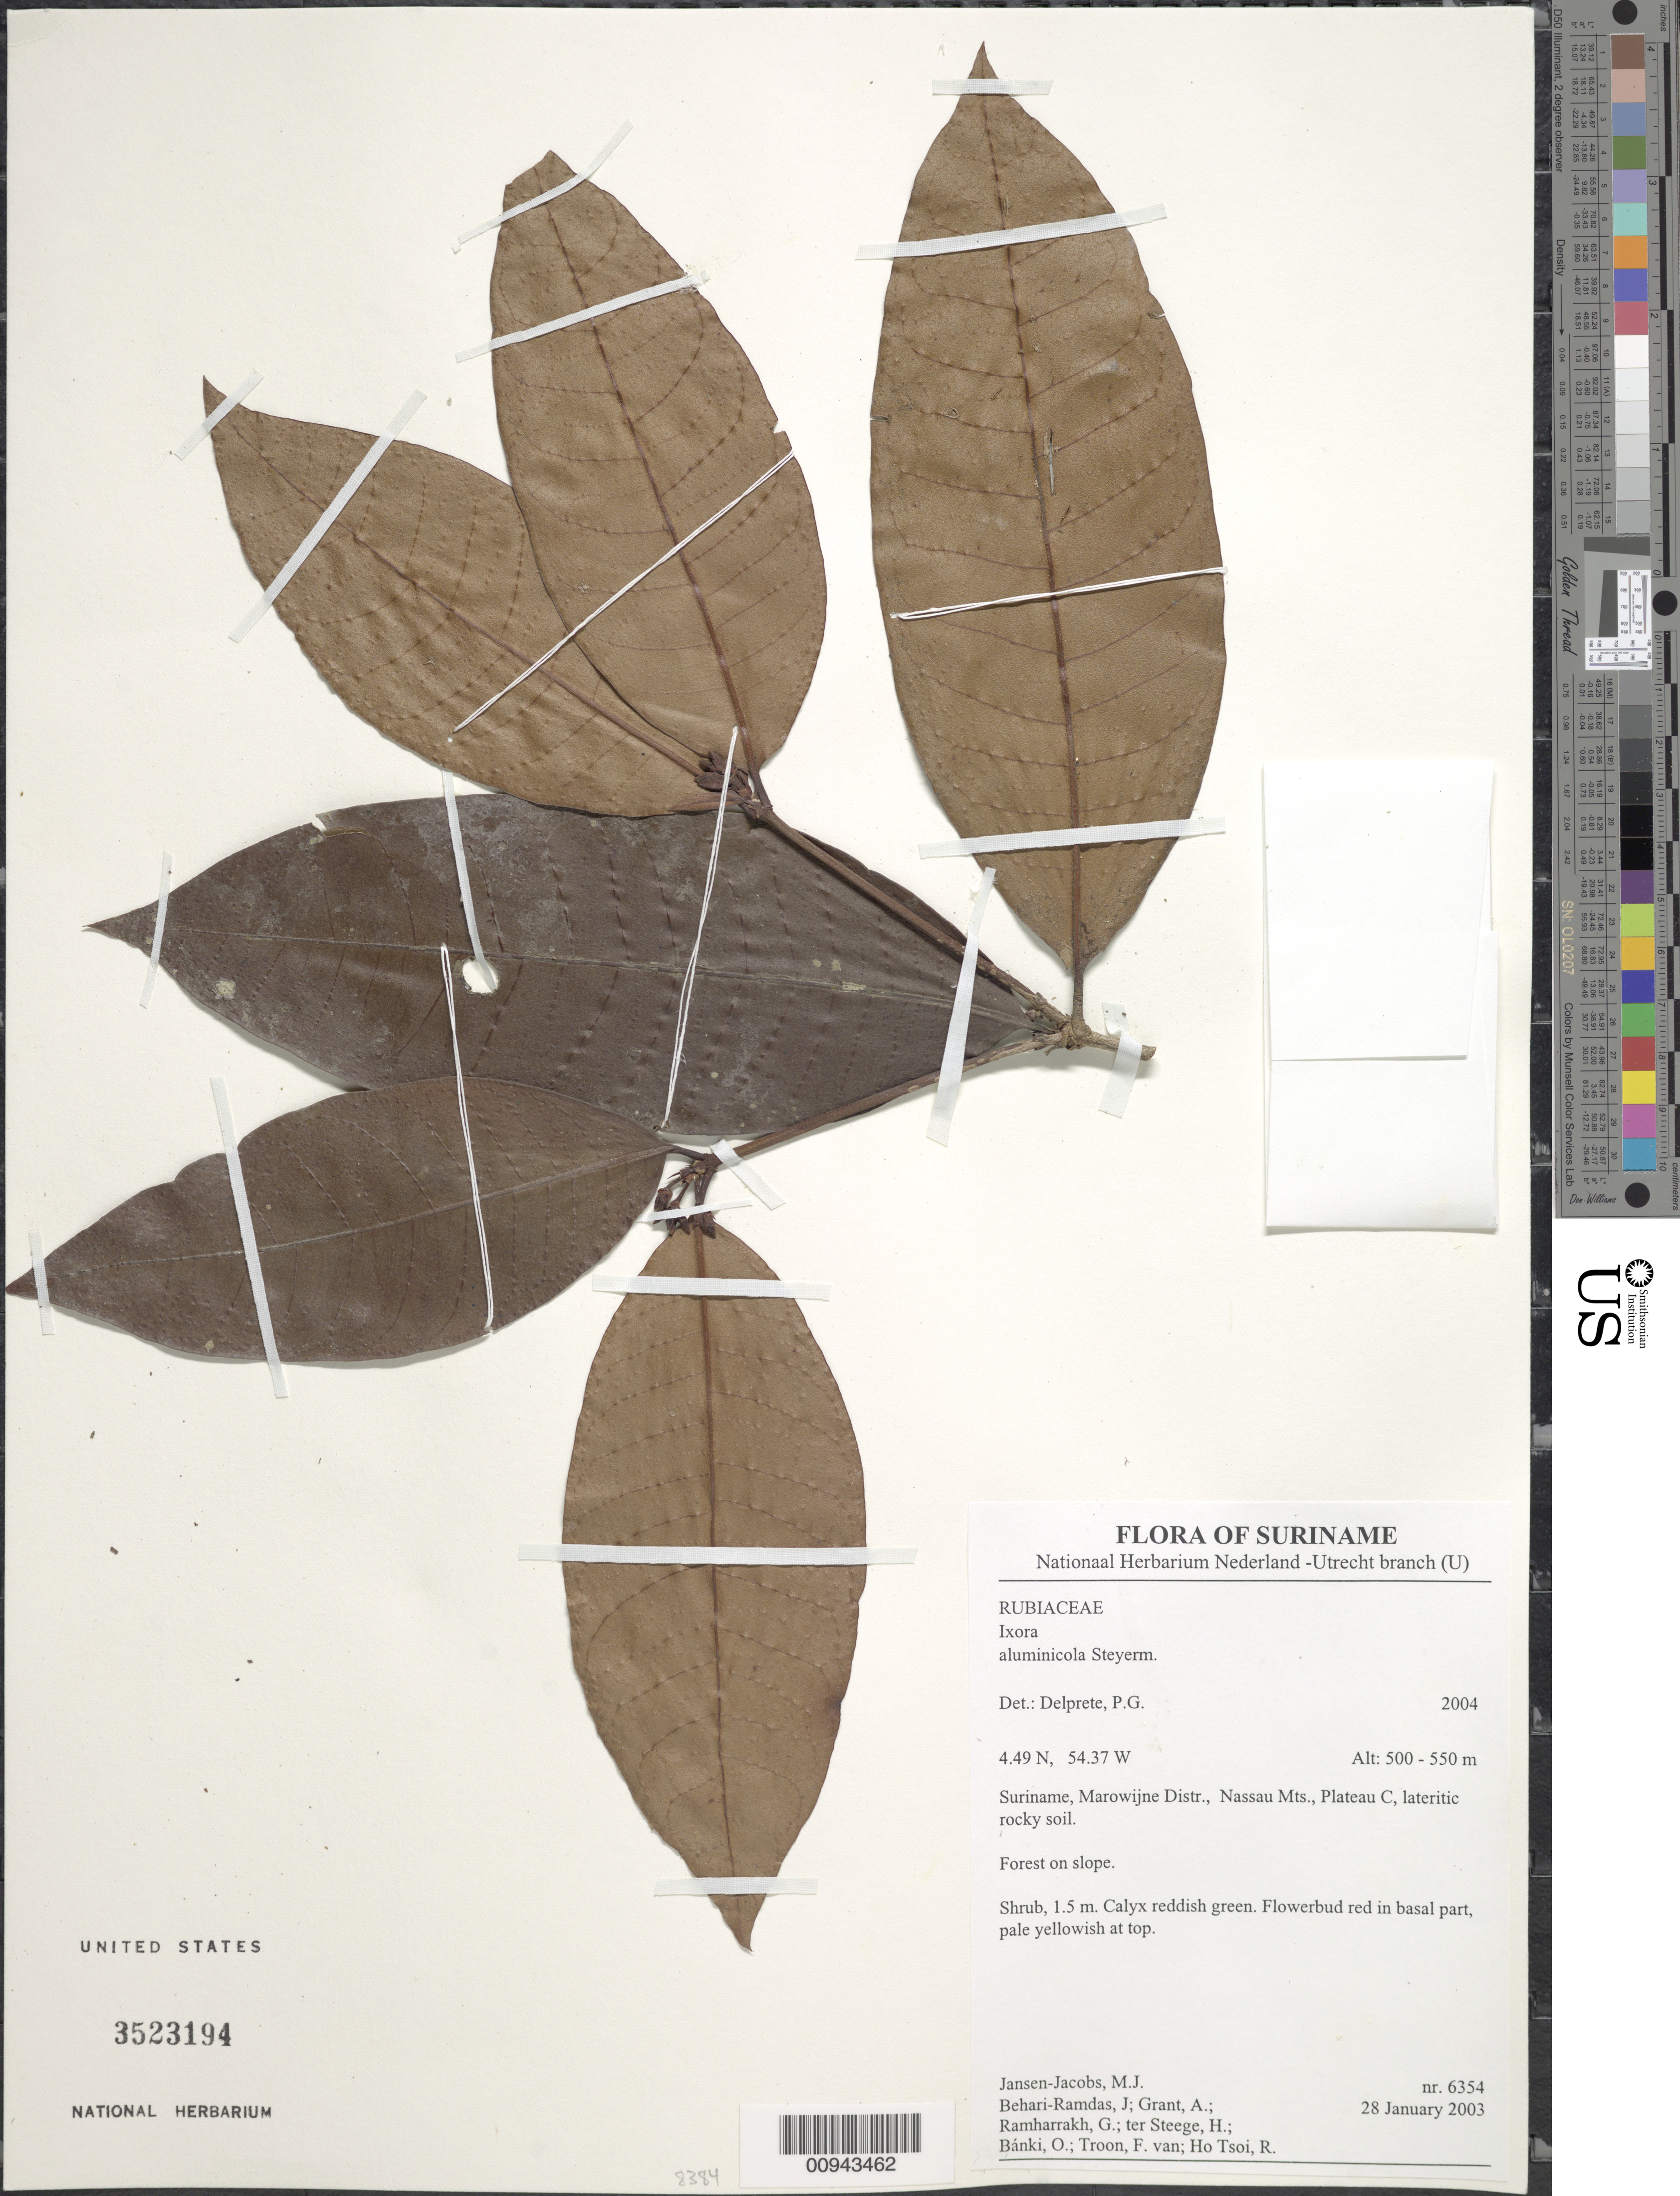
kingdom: Plantae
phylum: Tracheophyta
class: Magnoliopsida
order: Gentianales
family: Rubiaceae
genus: Ixora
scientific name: Ixora aluminicola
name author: Steyerm.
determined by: Delprete, P. G., Herb. de Guyane Cay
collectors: M. J. Jansen-Jacobs, J. Behari-Ramdas, A. Grant, G. Ramharrakh, H. ter Steege, O. Bánki, F. Van Troon & R. Ho Tsoi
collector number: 6354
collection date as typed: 28-Jan-03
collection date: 2003-01-28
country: Suriname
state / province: Marowijne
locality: Nassau Mts., Plateau C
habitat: Lateritic rocky soil. Forest on slope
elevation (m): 500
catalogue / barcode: US 3523194